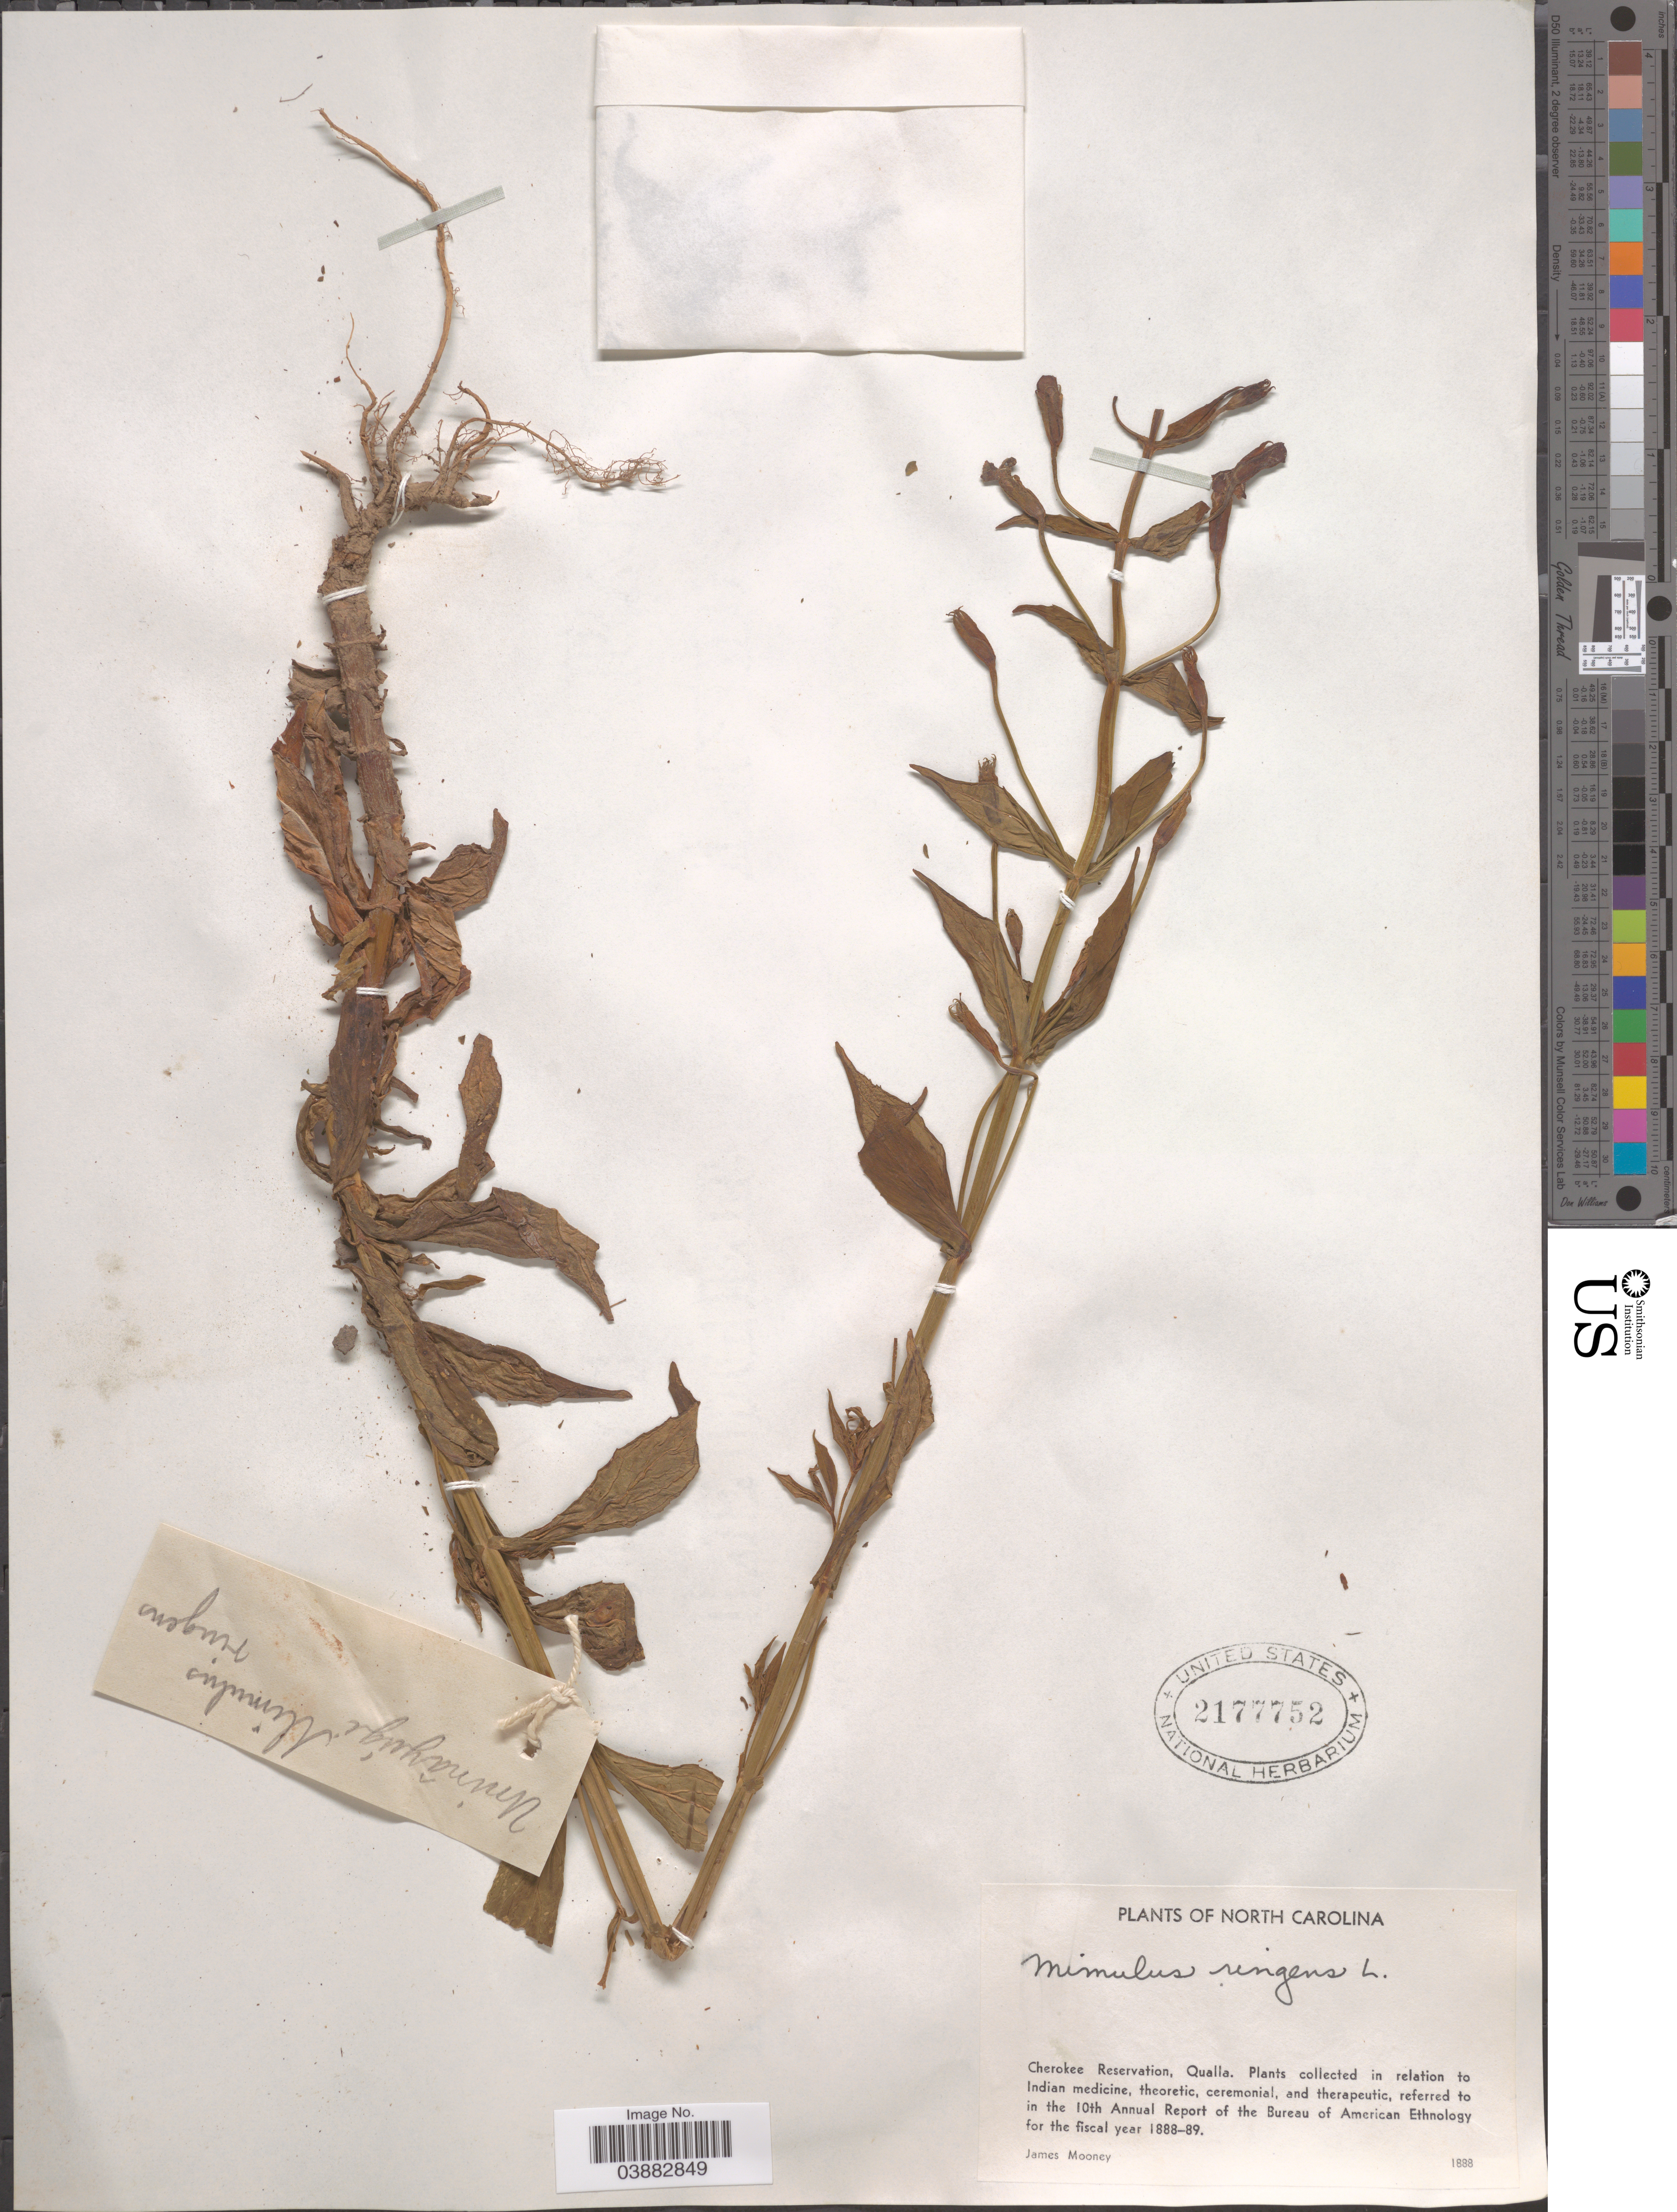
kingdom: Plantae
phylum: Tracheophyta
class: Magnoliopsida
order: Lamiales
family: Phrymaceae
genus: Mimulus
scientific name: Mimulus ringens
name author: L.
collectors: J. Mooney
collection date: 1888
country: United States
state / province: North Carolina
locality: Cherokee Reservation, Qualla.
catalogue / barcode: US 2177752